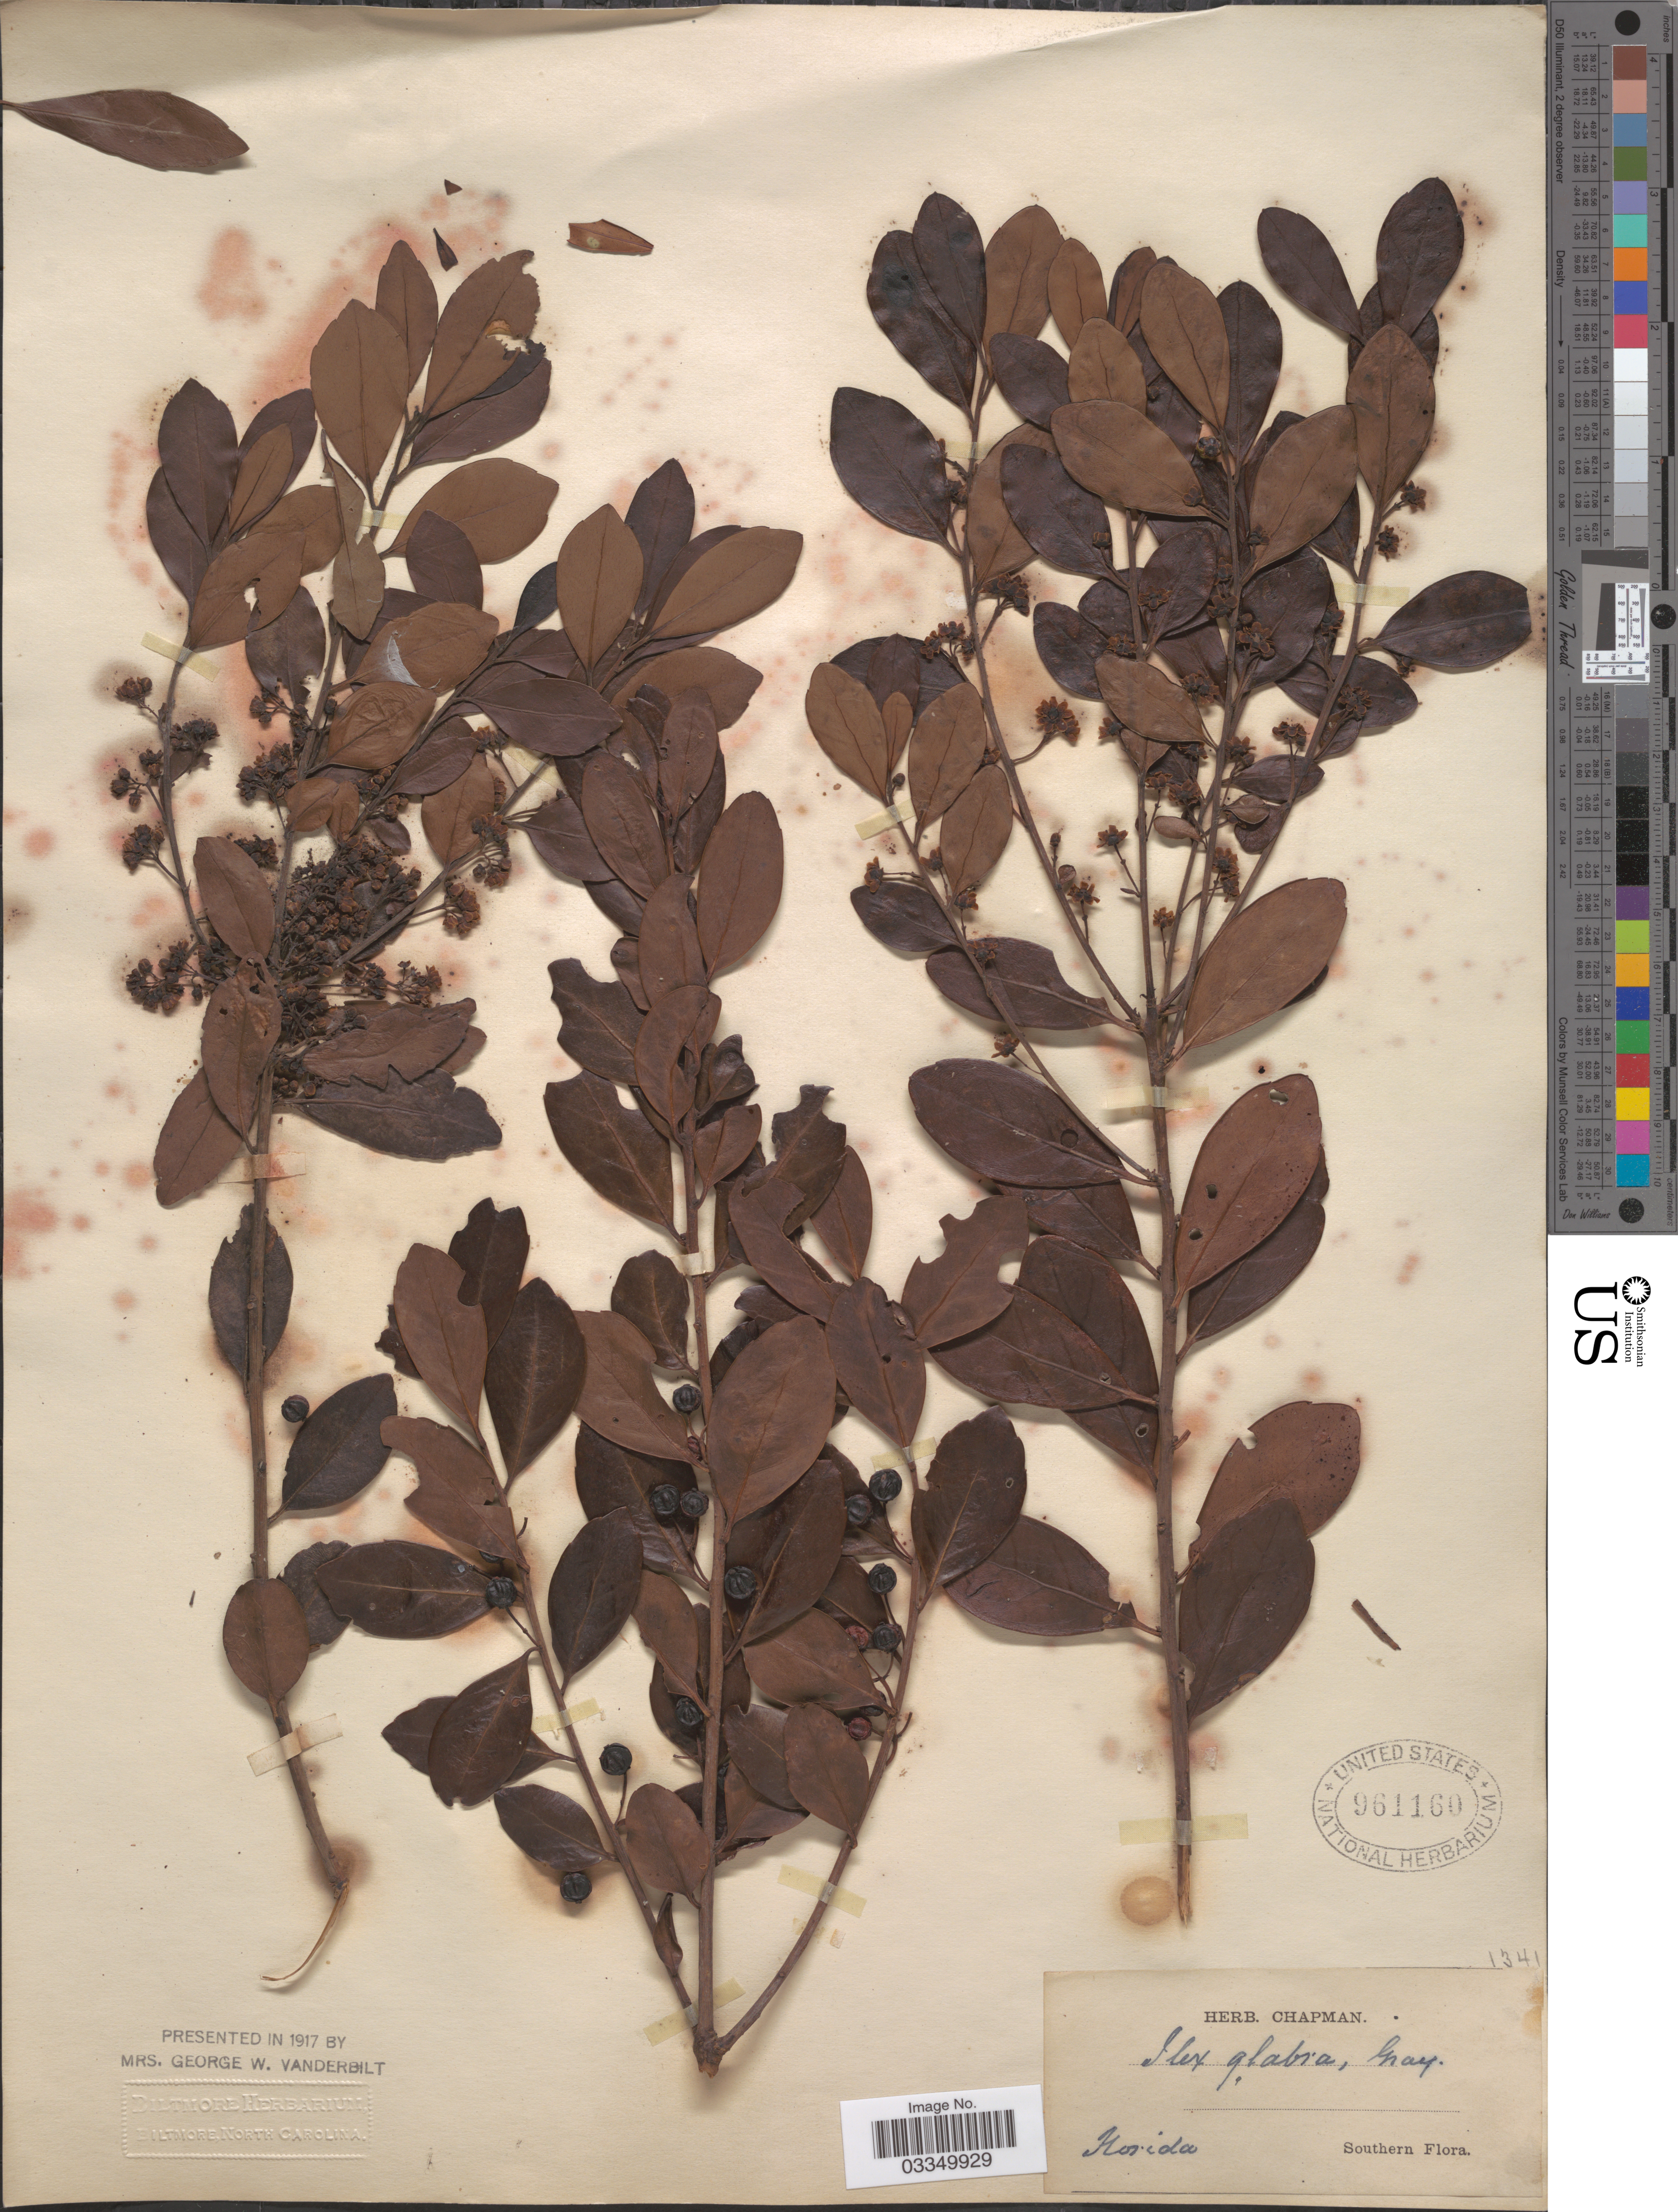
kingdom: Plantae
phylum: Tracheophyta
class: Magnoliopsida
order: Aquifoliales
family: Aquifoliaceae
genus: Ilex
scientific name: Ilex glabra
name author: (L.) A. Gray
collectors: ex herb. Chapman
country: United States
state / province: Florida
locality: Southern.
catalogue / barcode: US 961160